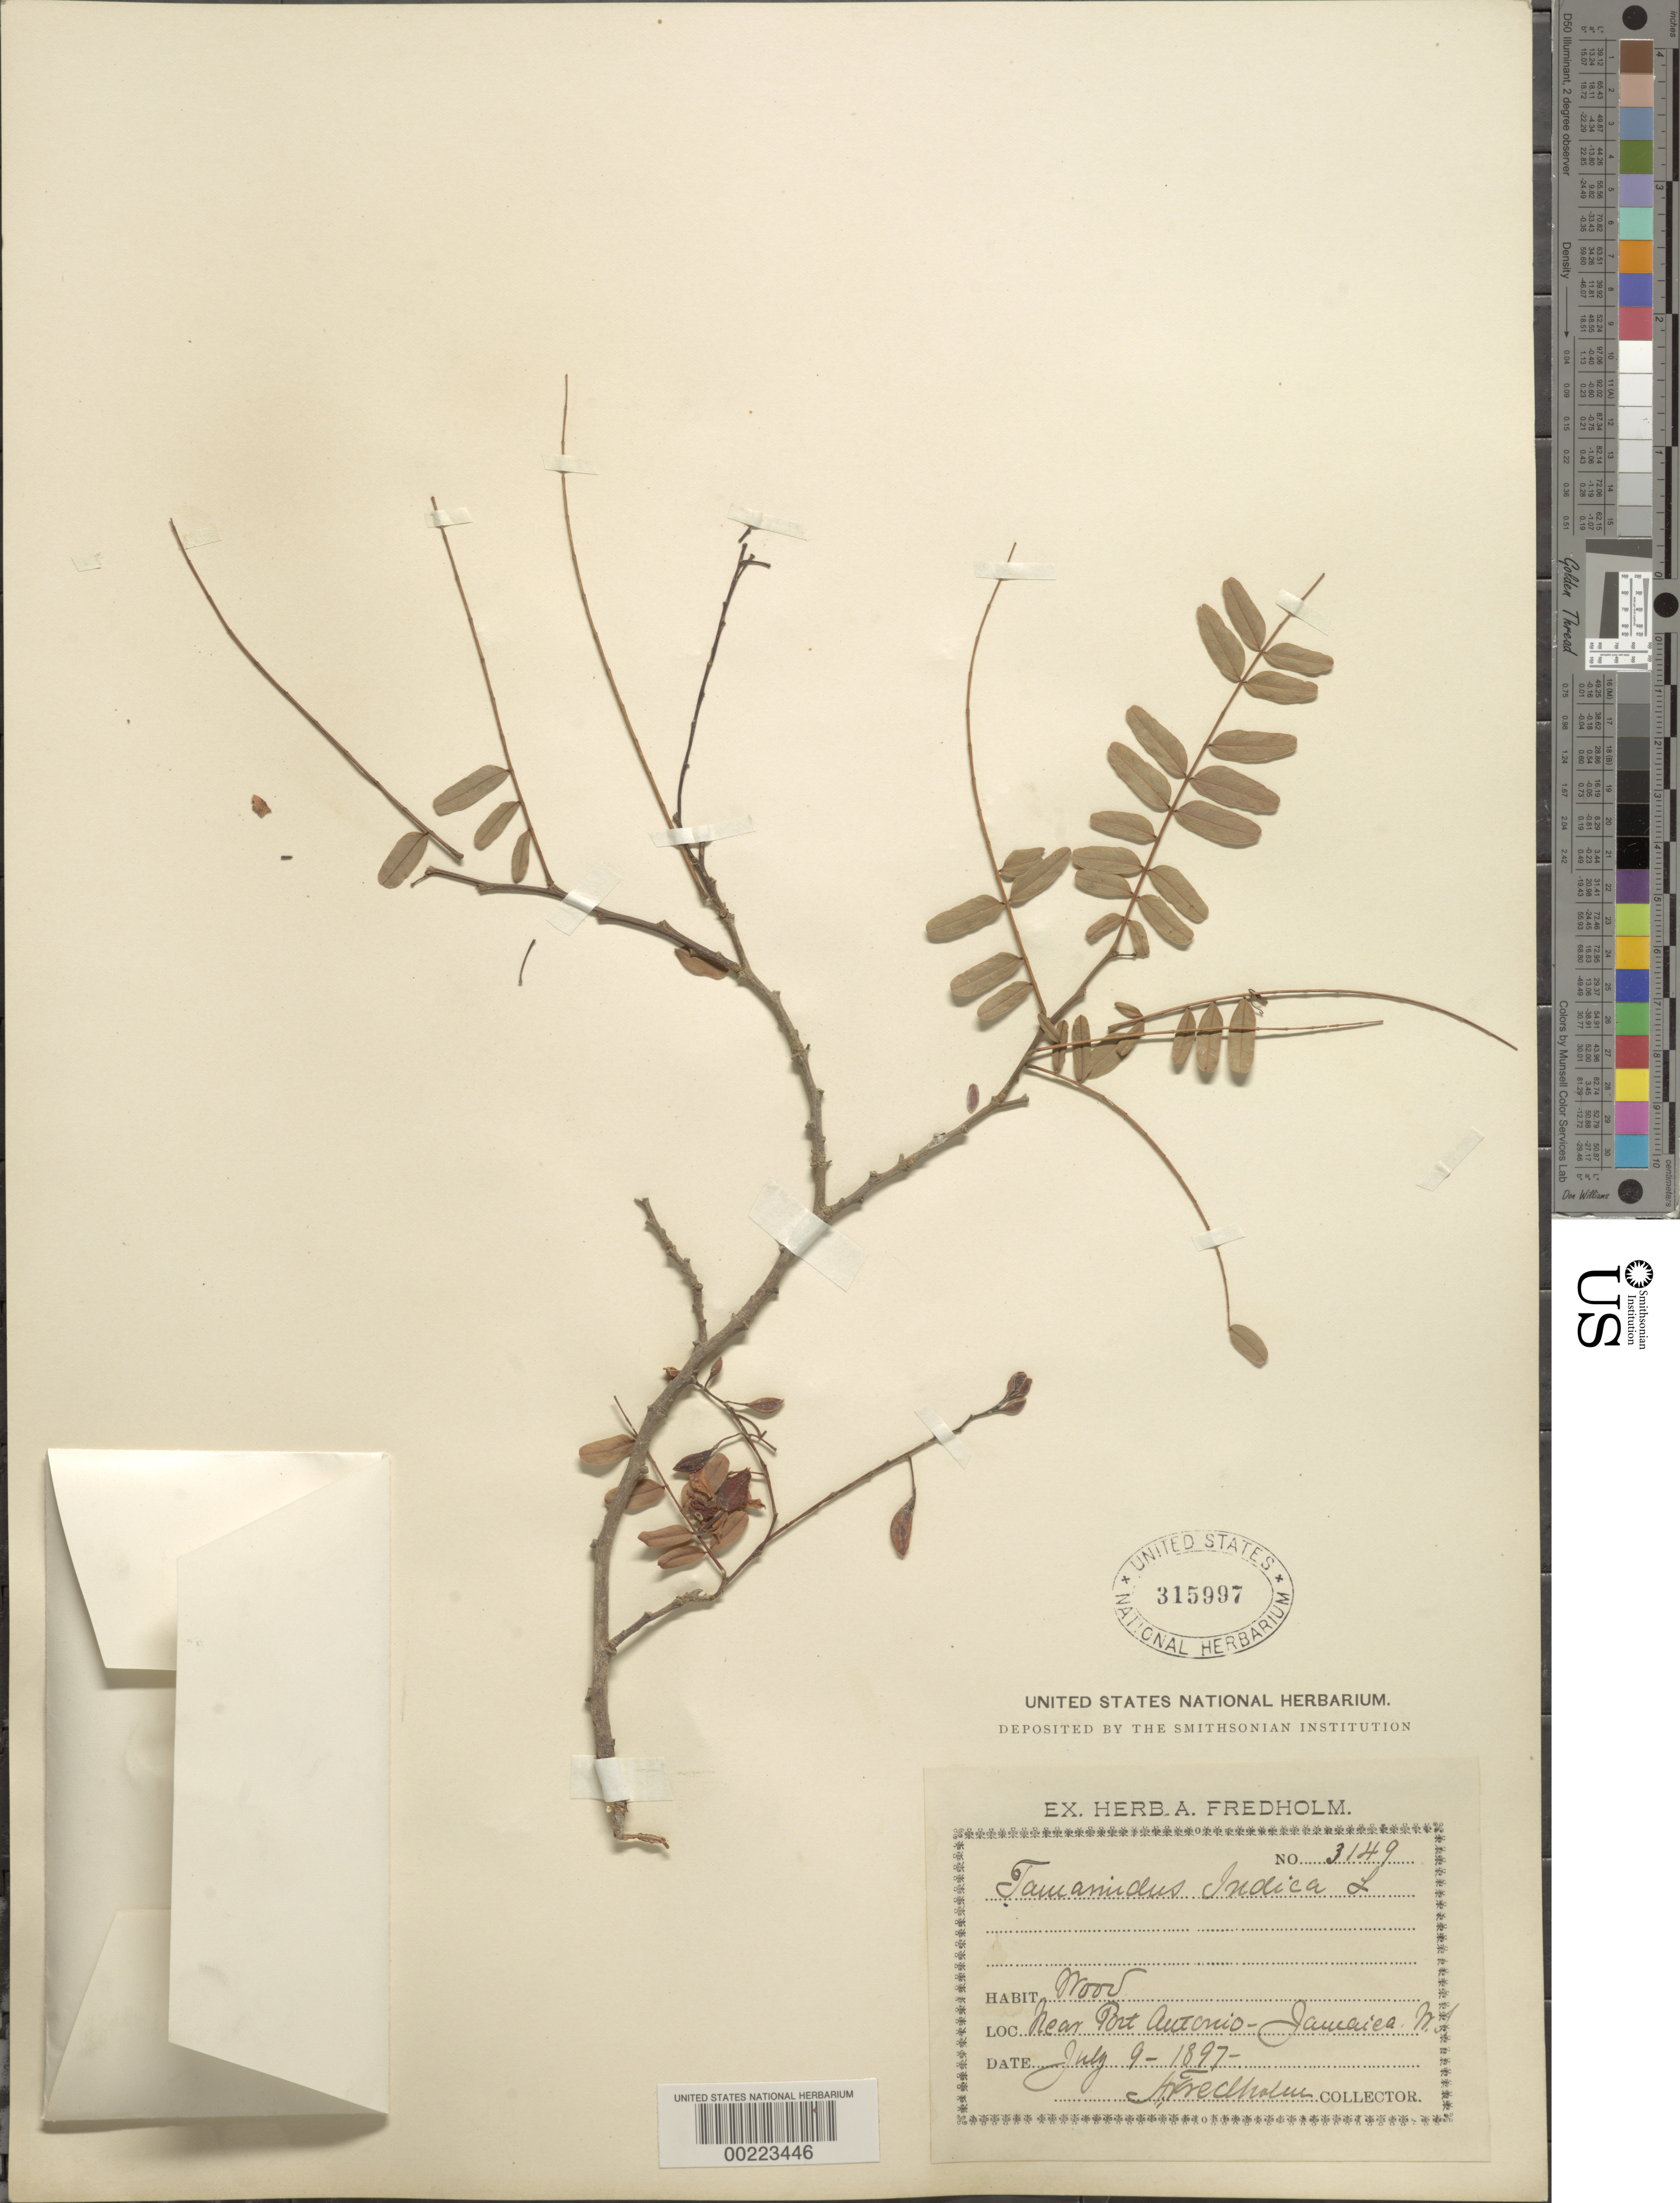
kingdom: Plantae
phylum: Tracheophyta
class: Magnoliopsida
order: Fabales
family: Fabaceae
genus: Tamarindus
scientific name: Tamarindus indica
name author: L.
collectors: A. J. Fredholm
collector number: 3149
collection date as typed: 09 Jul 1897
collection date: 1897-07-09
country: Jamaica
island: Greater Antilles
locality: Near port antonio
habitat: Woods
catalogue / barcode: US 315997